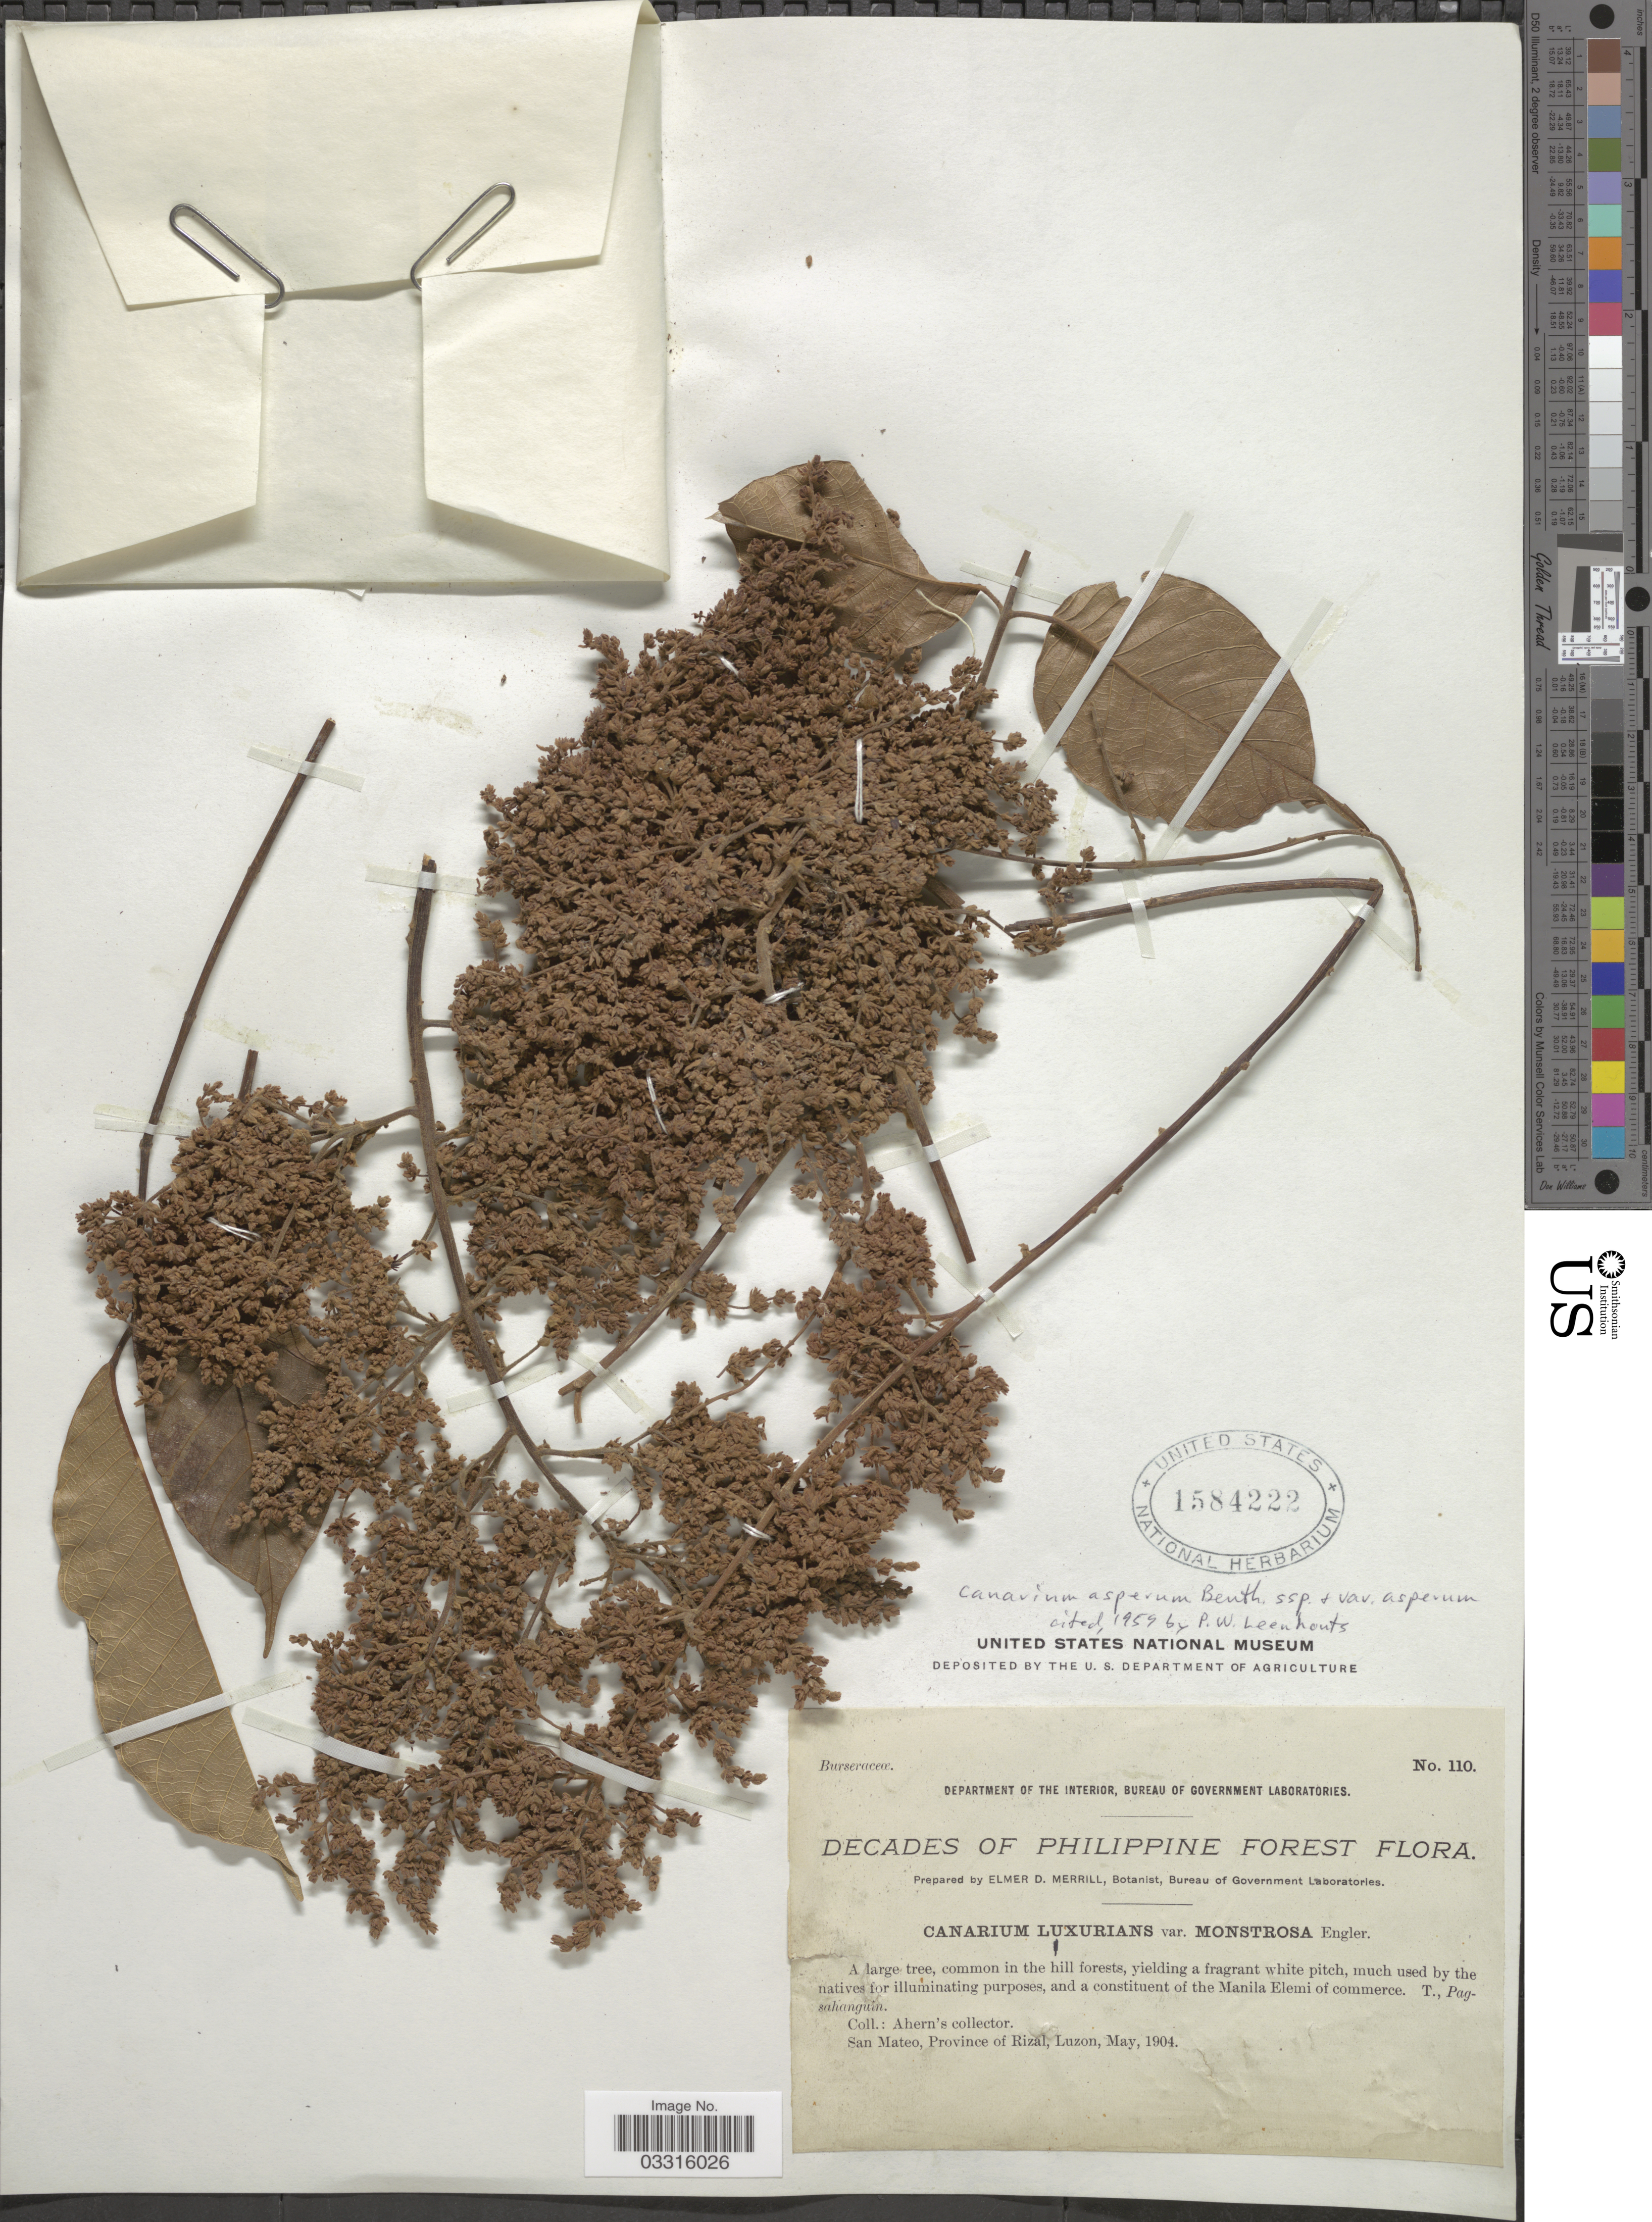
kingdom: Plantae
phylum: Tracheophyta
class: Magnoliopsida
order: Sapindales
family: Burseraceae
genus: Canarium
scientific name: Canarium asperum subsp. asperum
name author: Benth.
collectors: Ahern's collector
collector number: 110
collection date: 1904-05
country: Philippines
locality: San Mateo, Province of Rizal, Luzon.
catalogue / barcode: US 1584222